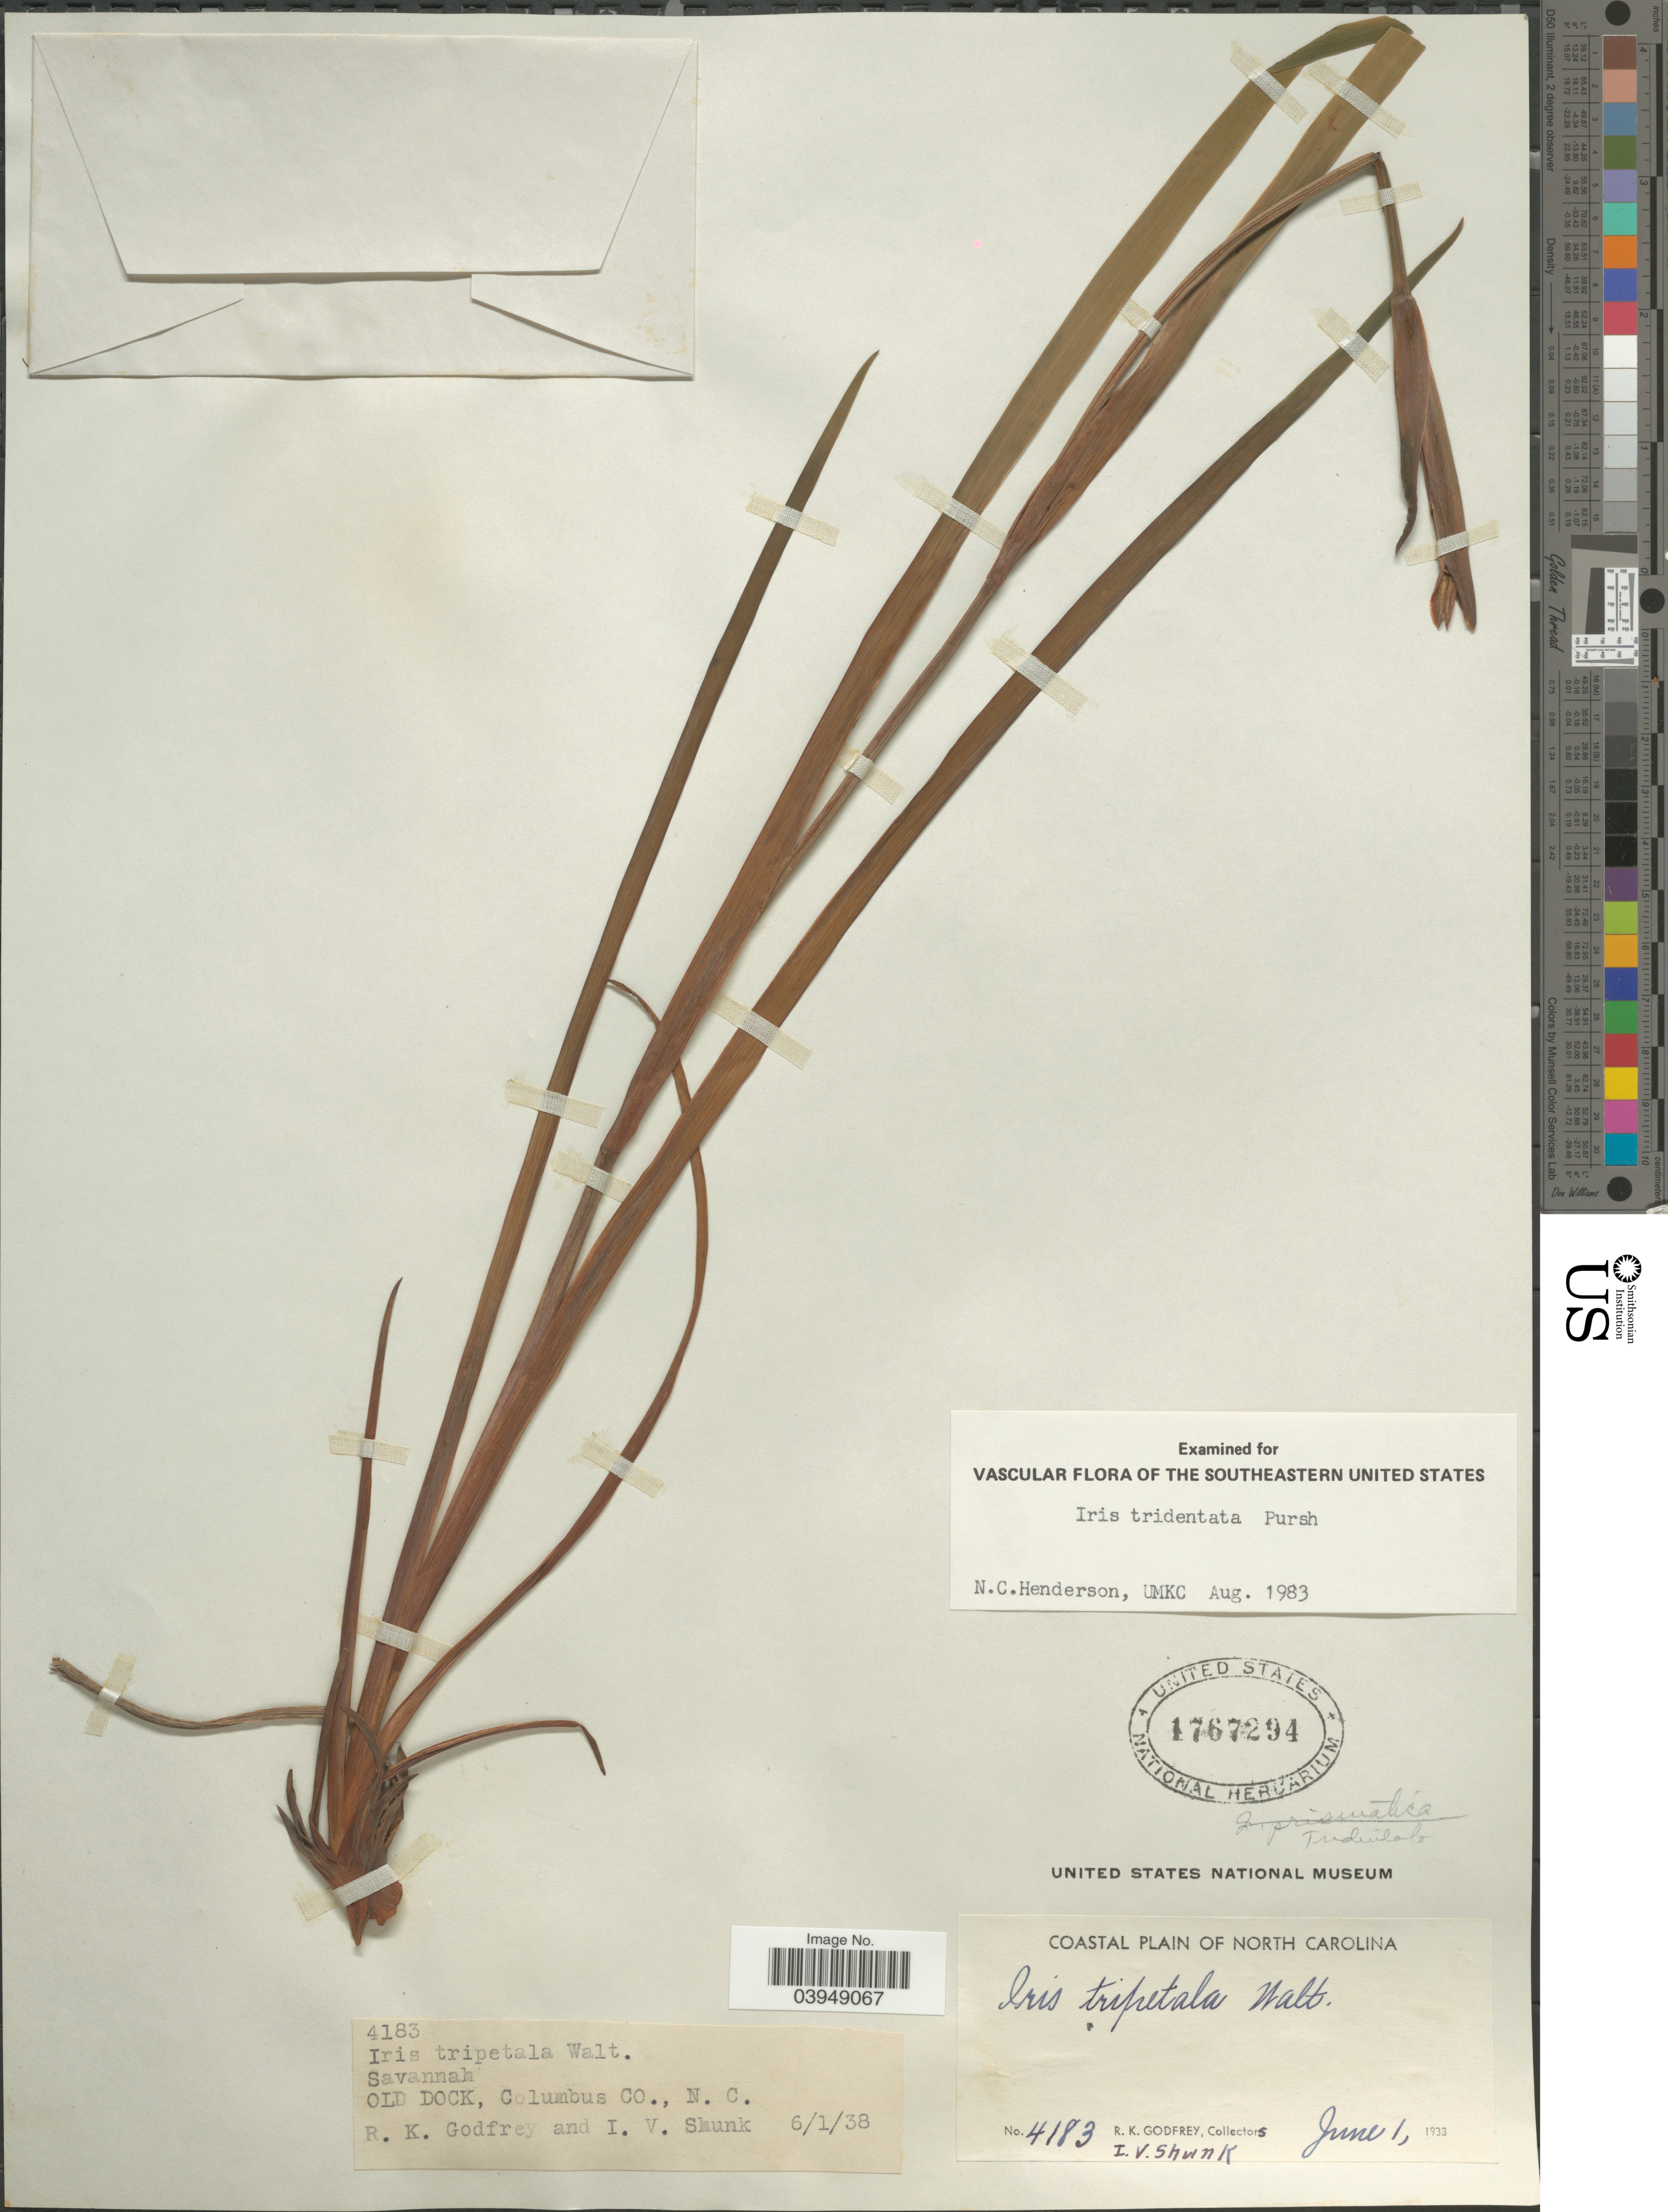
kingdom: Plantae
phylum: Tracheophyta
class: Liliopsida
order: Asparagales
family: Iridaceae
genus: Iris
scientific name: Iris tridentata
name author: Pursh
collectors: R. K. Godfrey & I. Shunk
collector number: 4183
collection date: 1938-06-01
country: United States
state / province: North Carolina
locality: Coastal Plain of North Carolina. Savannah. Old Dock, Columbus Co.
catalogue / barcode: US 1767294